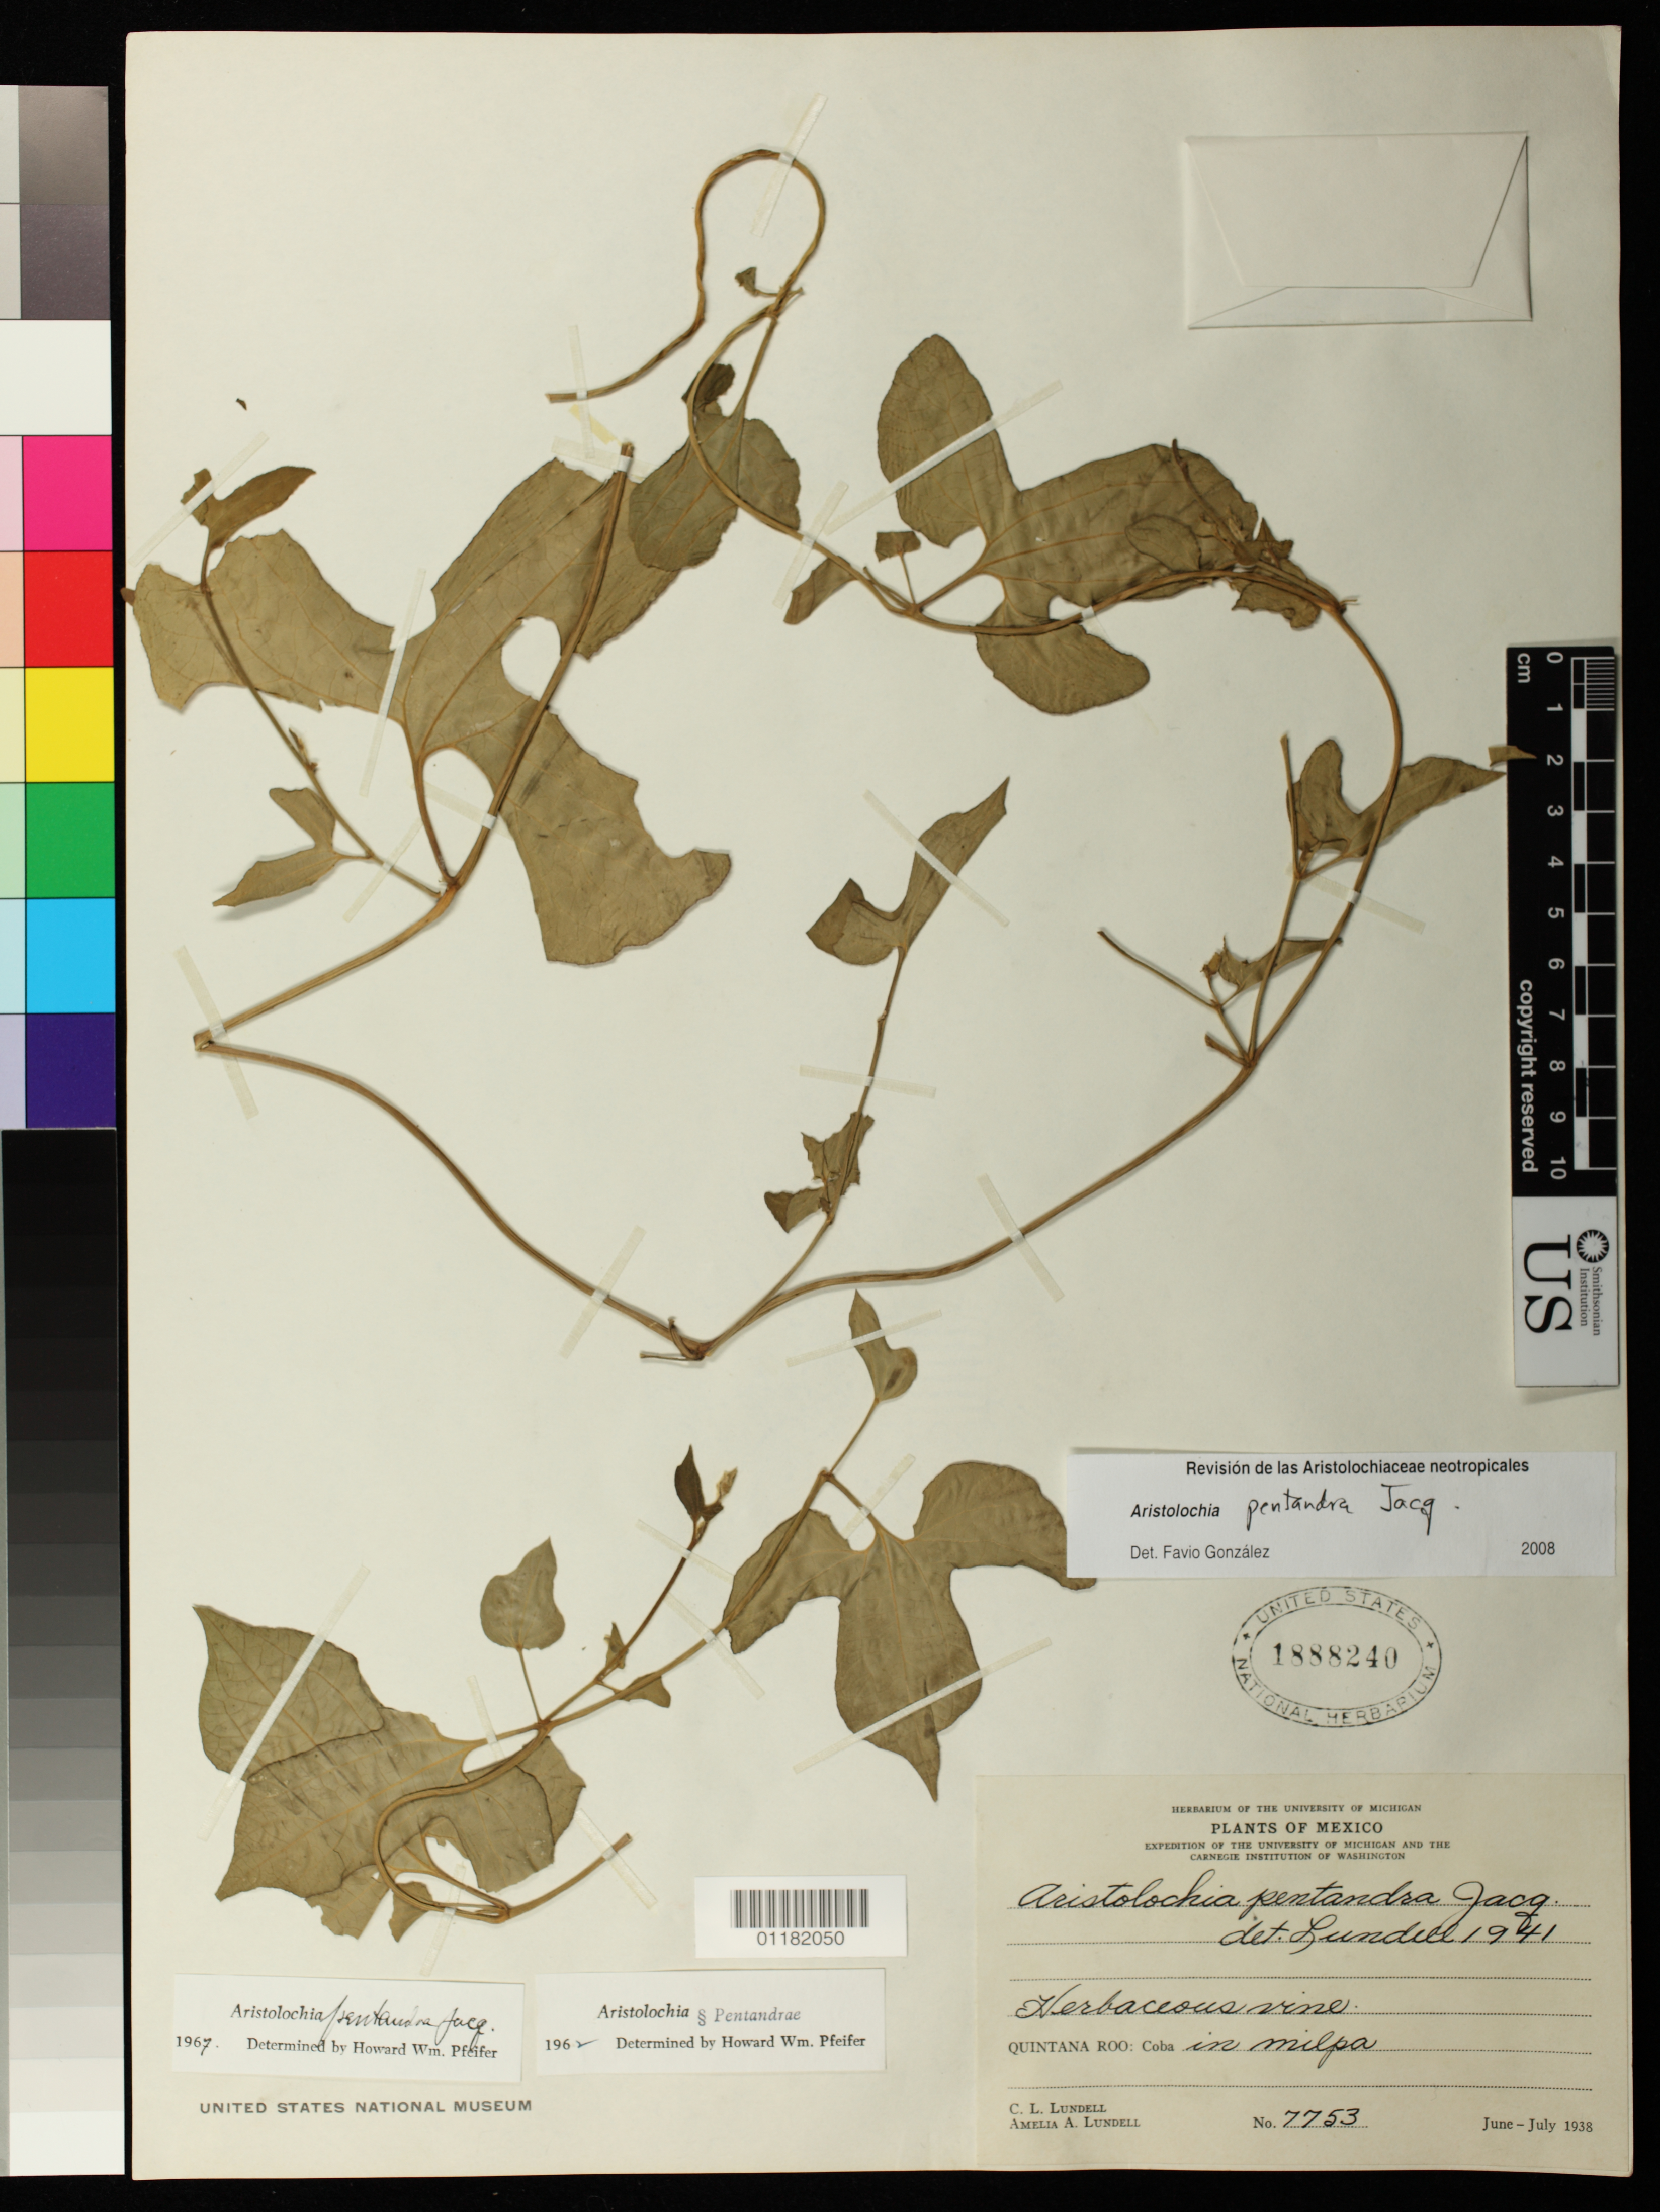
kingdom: Plantae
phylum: Tracheophyta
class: Magnoliopsida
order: Piperales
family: Aristolochiaceae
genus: Aristolochia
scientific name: Aristolochia pentandra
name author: Sessé & Moc.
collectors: C. L. Lundell & A. A. Lundell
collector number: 7753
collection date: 1938-06/1938-07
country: Mexico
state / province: Quintana Roo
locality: Coba in milpa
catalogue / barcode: US 1888240